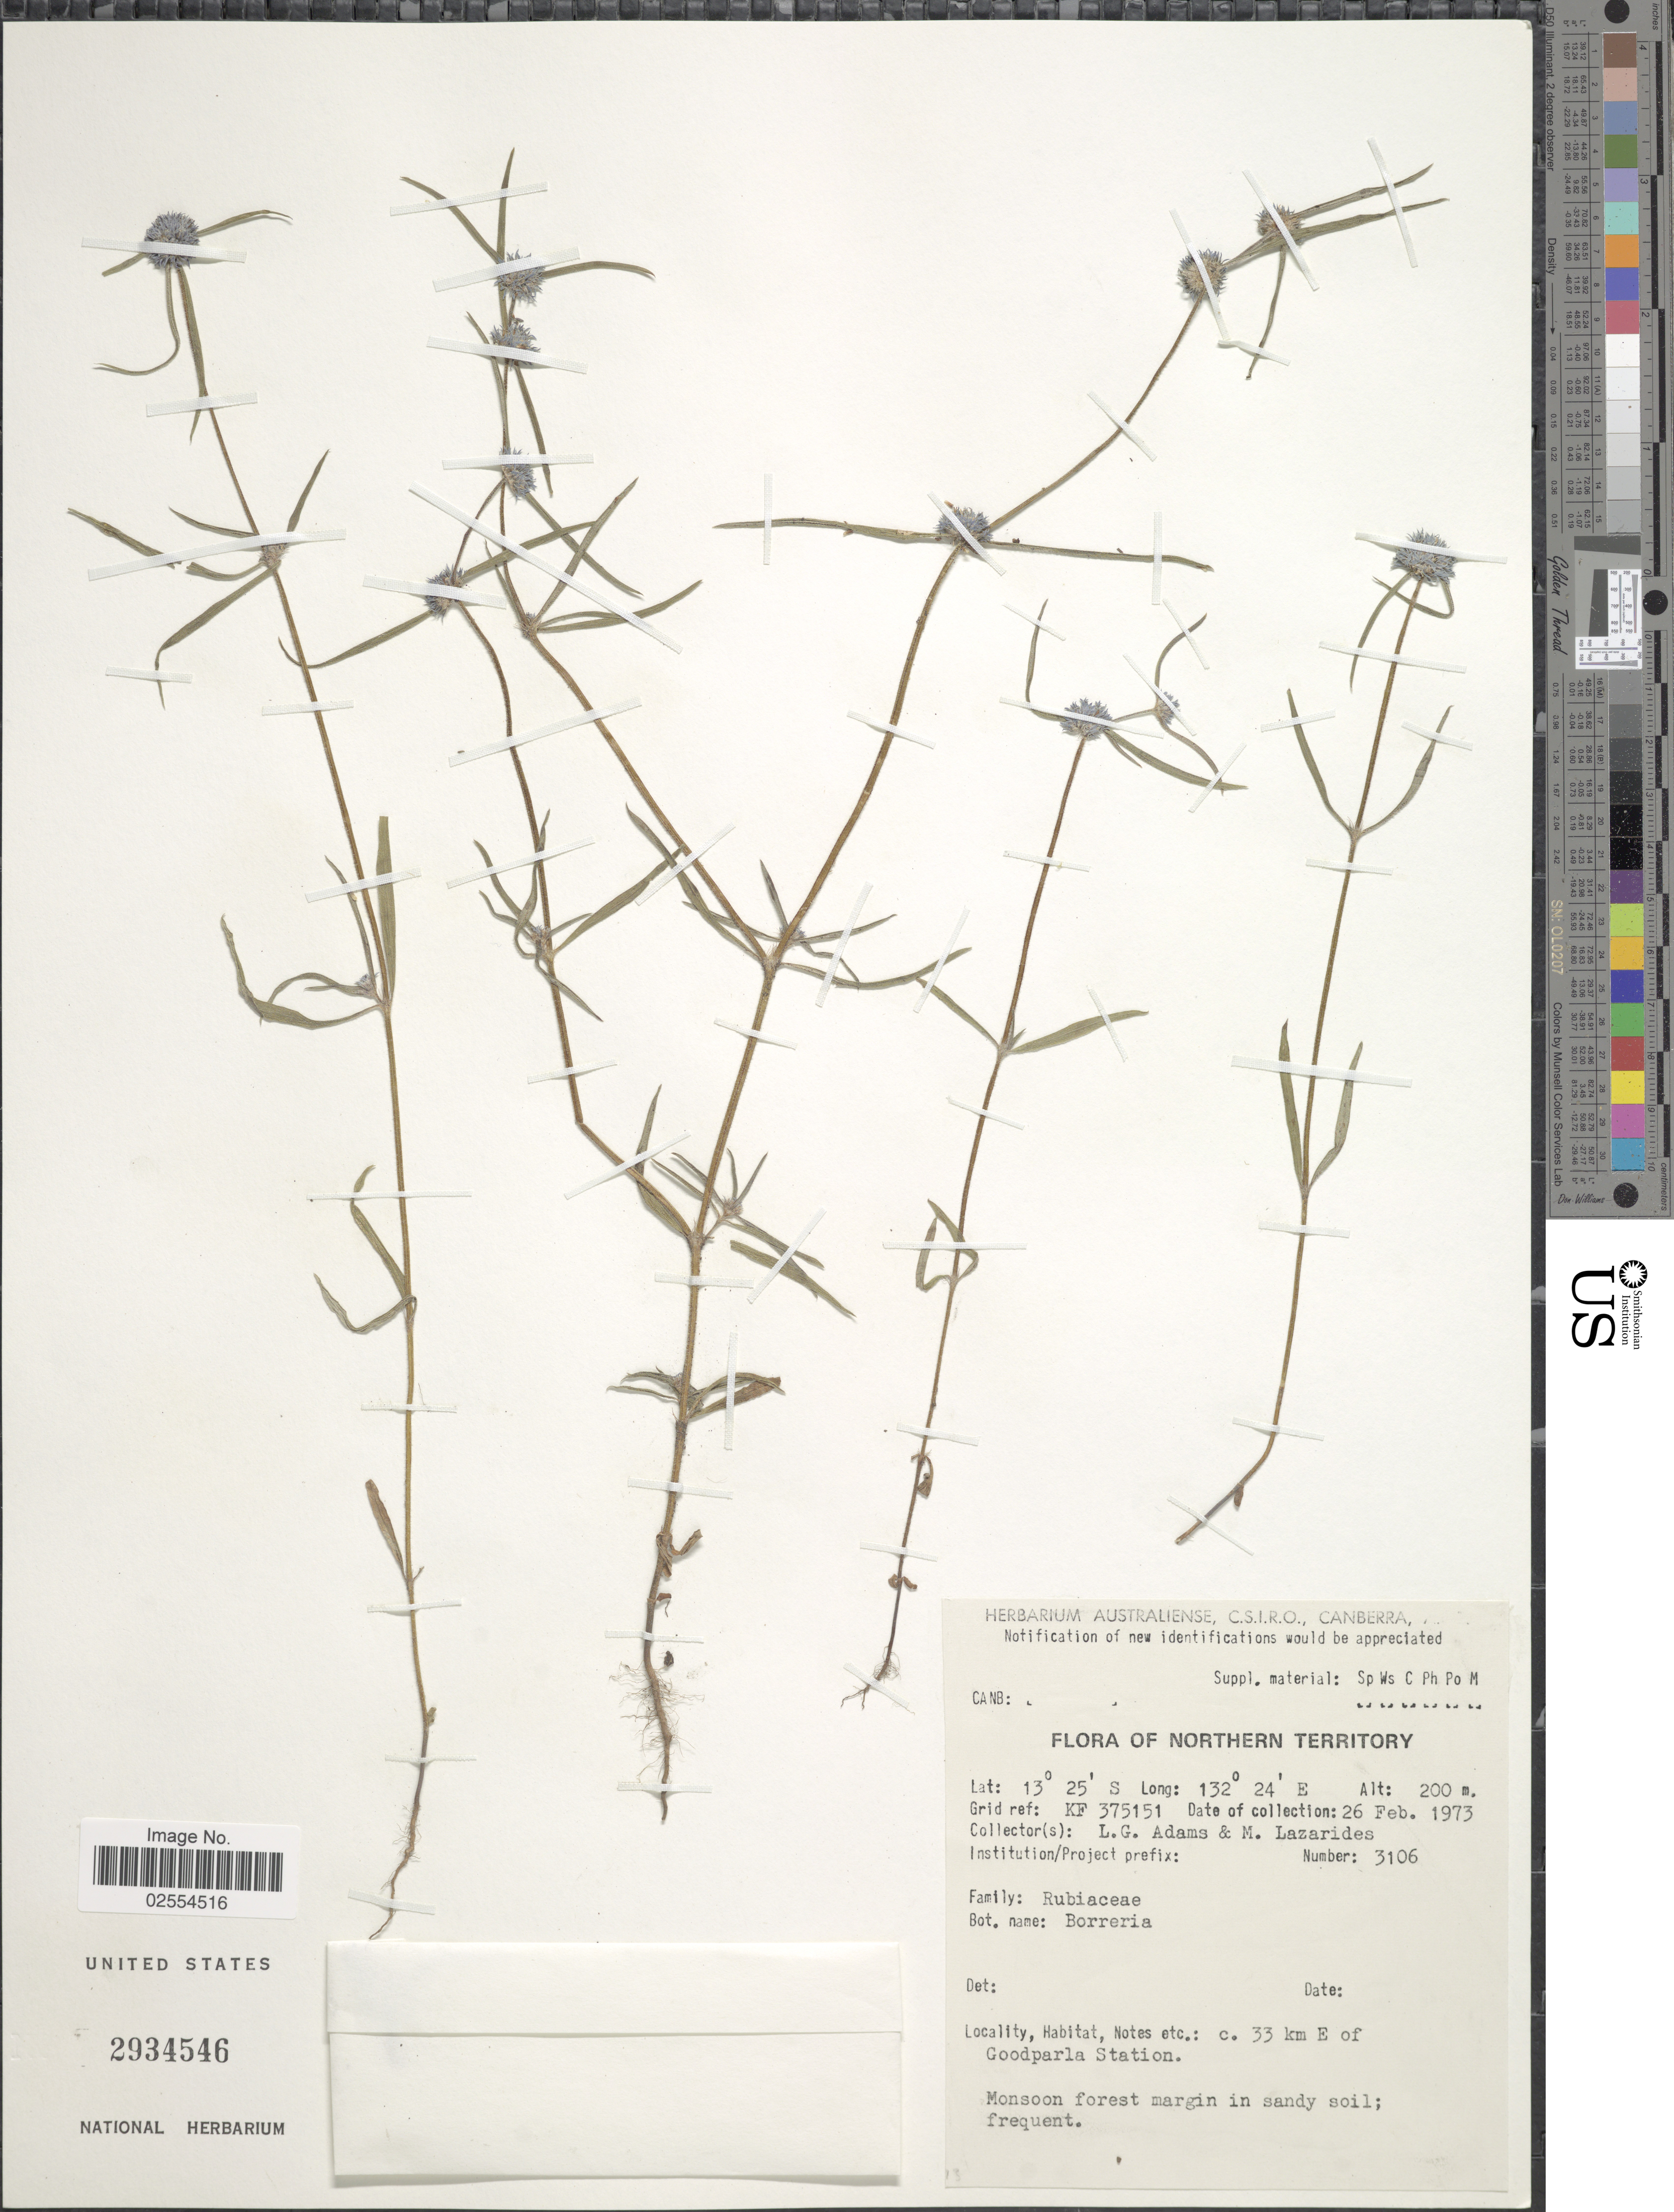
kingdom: Plantae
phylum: Tracheophyta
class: Magnoliopsida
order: Gentianales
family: Rubiaceae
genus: Spermacoce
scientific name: Spermacoce sp.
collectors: L. G. Adams & M. Lazarides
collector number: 3106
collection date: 1973-02-26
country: Australia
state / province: Northern Territory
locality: Grid ref: KF 375151, C. 33 km E of Goodparla Station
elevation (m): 200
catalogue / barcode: US 2934546